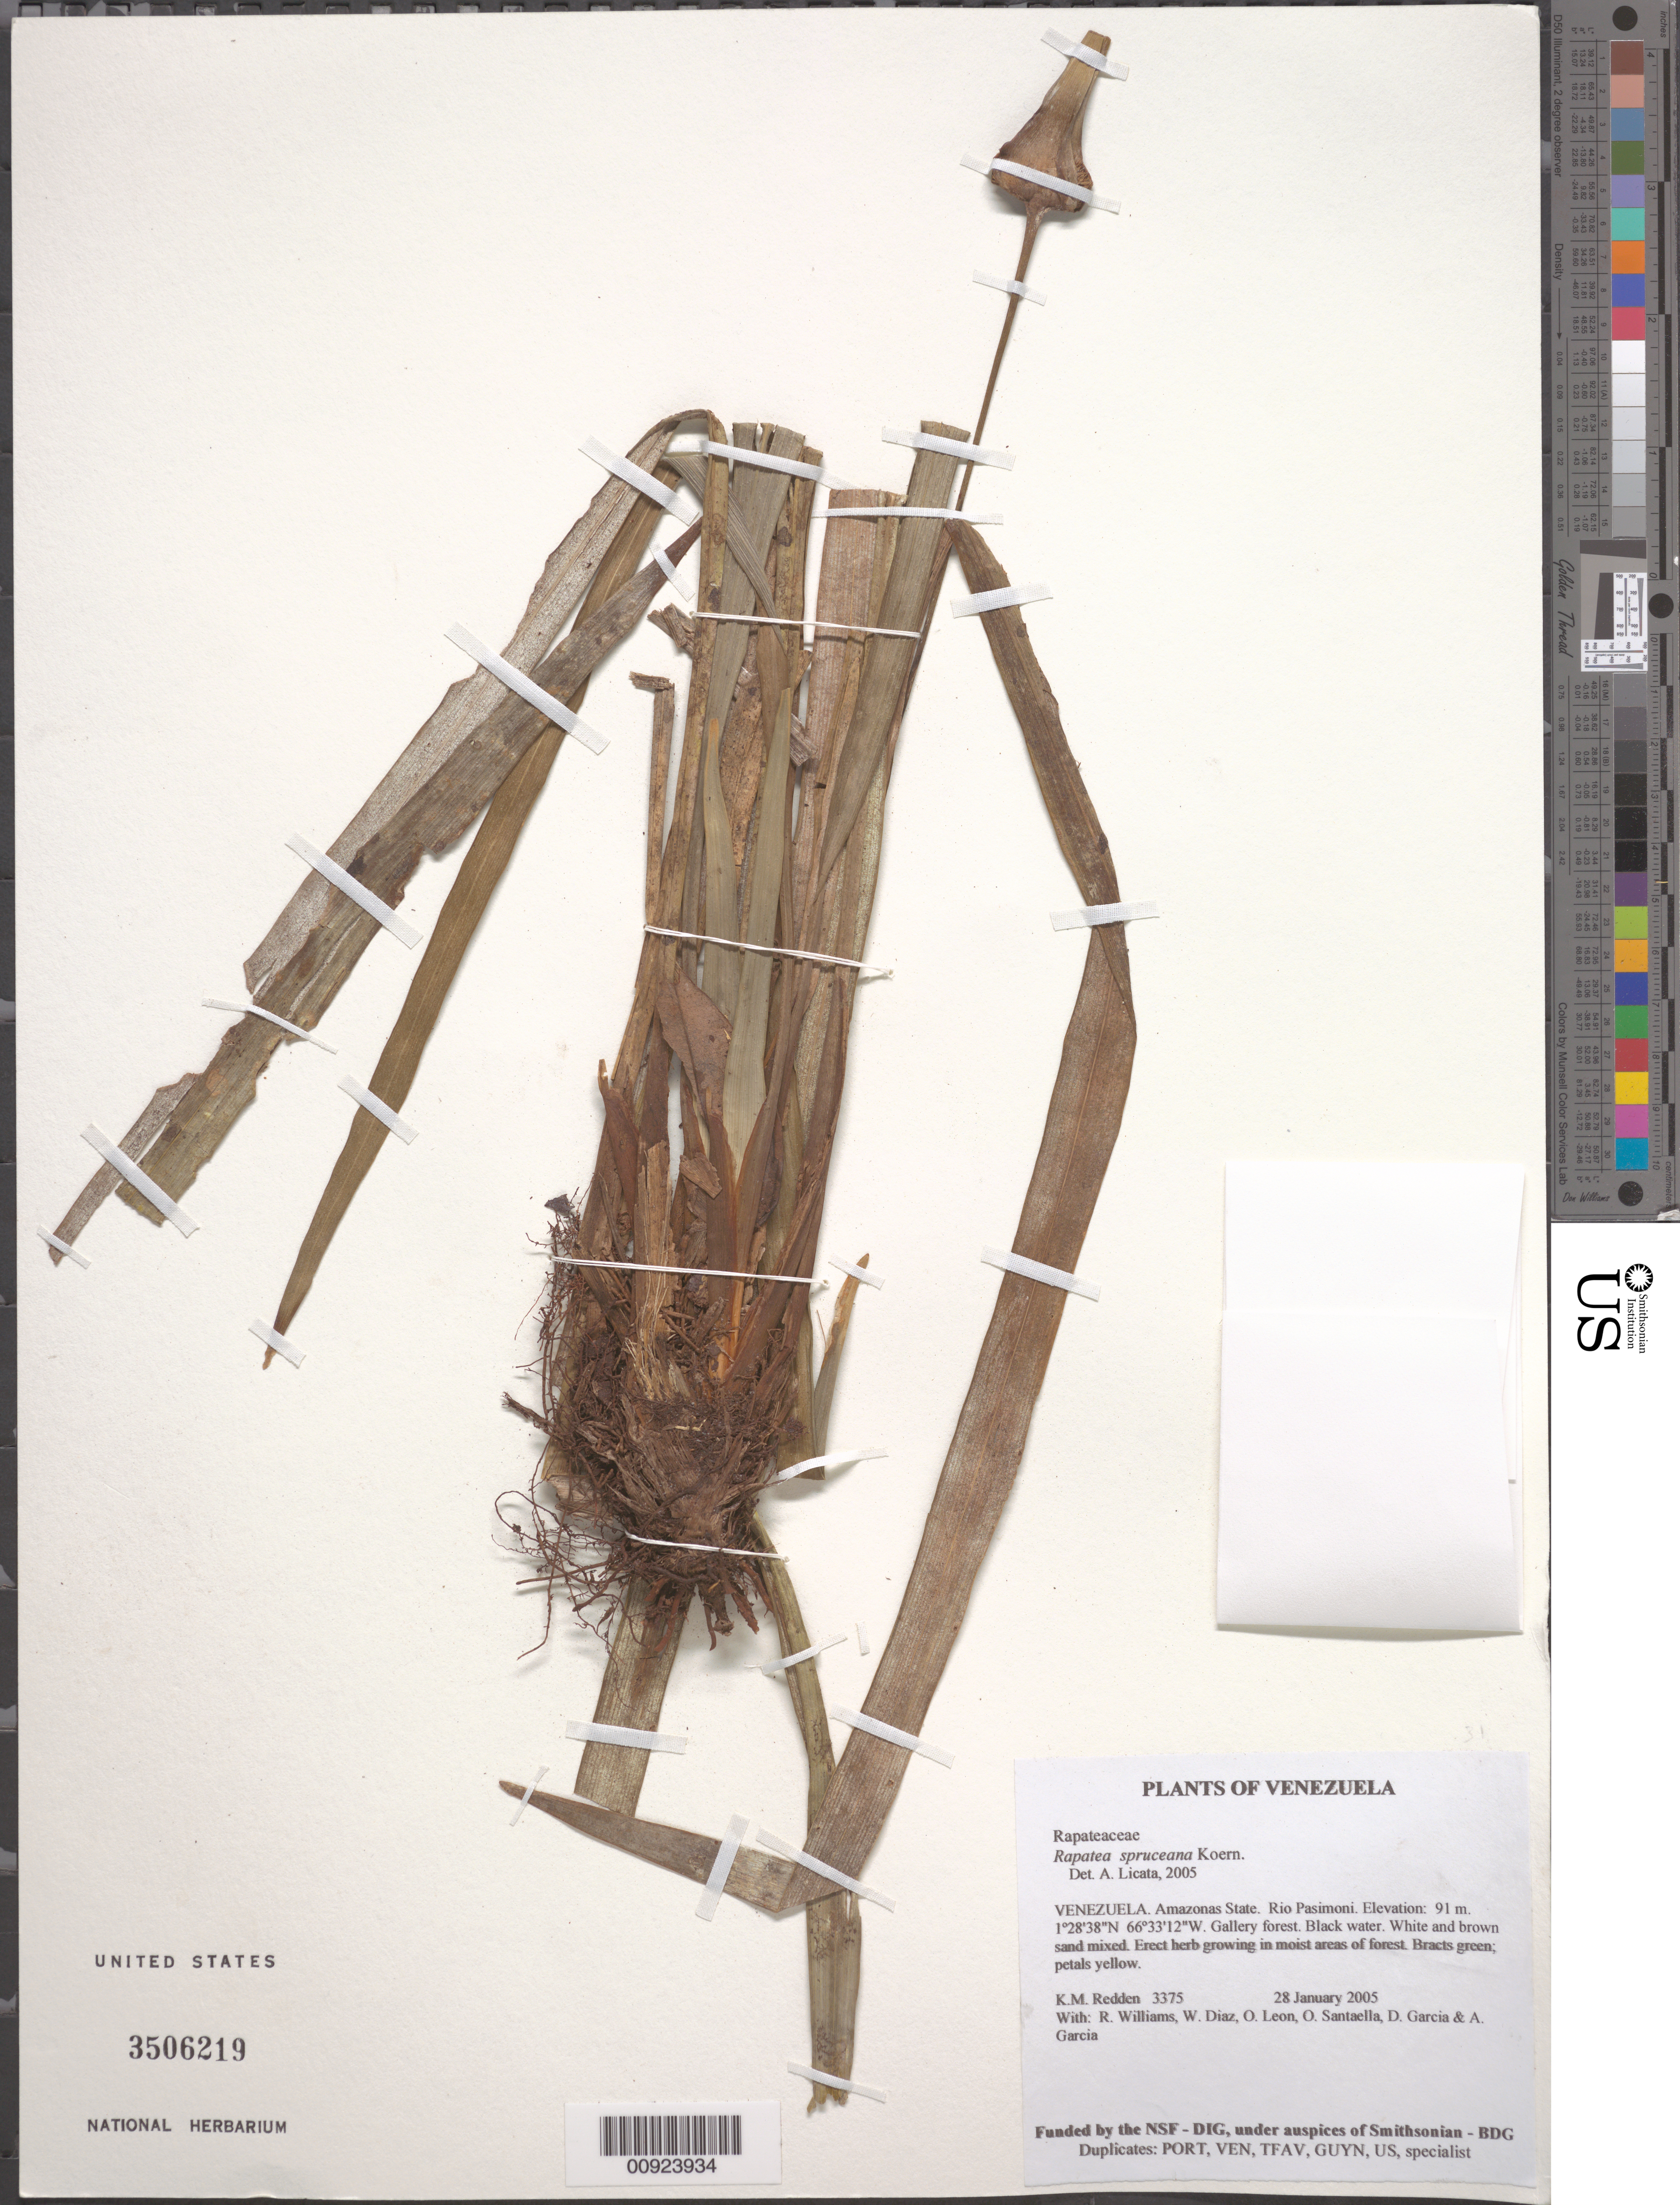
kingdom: Plantae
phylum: Tracheophyta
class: Liliopsida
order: Poales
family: Rapateaceae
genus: Rapatea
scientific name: Rapatea spruceana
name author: Körn.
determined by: Licata, A., (PORT), Univ. Nac. Exp. de los Llanos Ezequiel Zamora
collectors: K. M. Redden, R. Williams, W. Díaz P., O. León, O. Santaella, D. Garcia & A. Garcia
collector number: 3375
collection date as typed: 28 January 2005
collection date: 2005-01-28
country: Venezuela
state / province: Amazonas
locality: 06 - Rio Pasimoni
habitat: Gallery forest. Black water. White and brown sand mixed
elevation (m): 91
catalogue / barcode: US 3506219